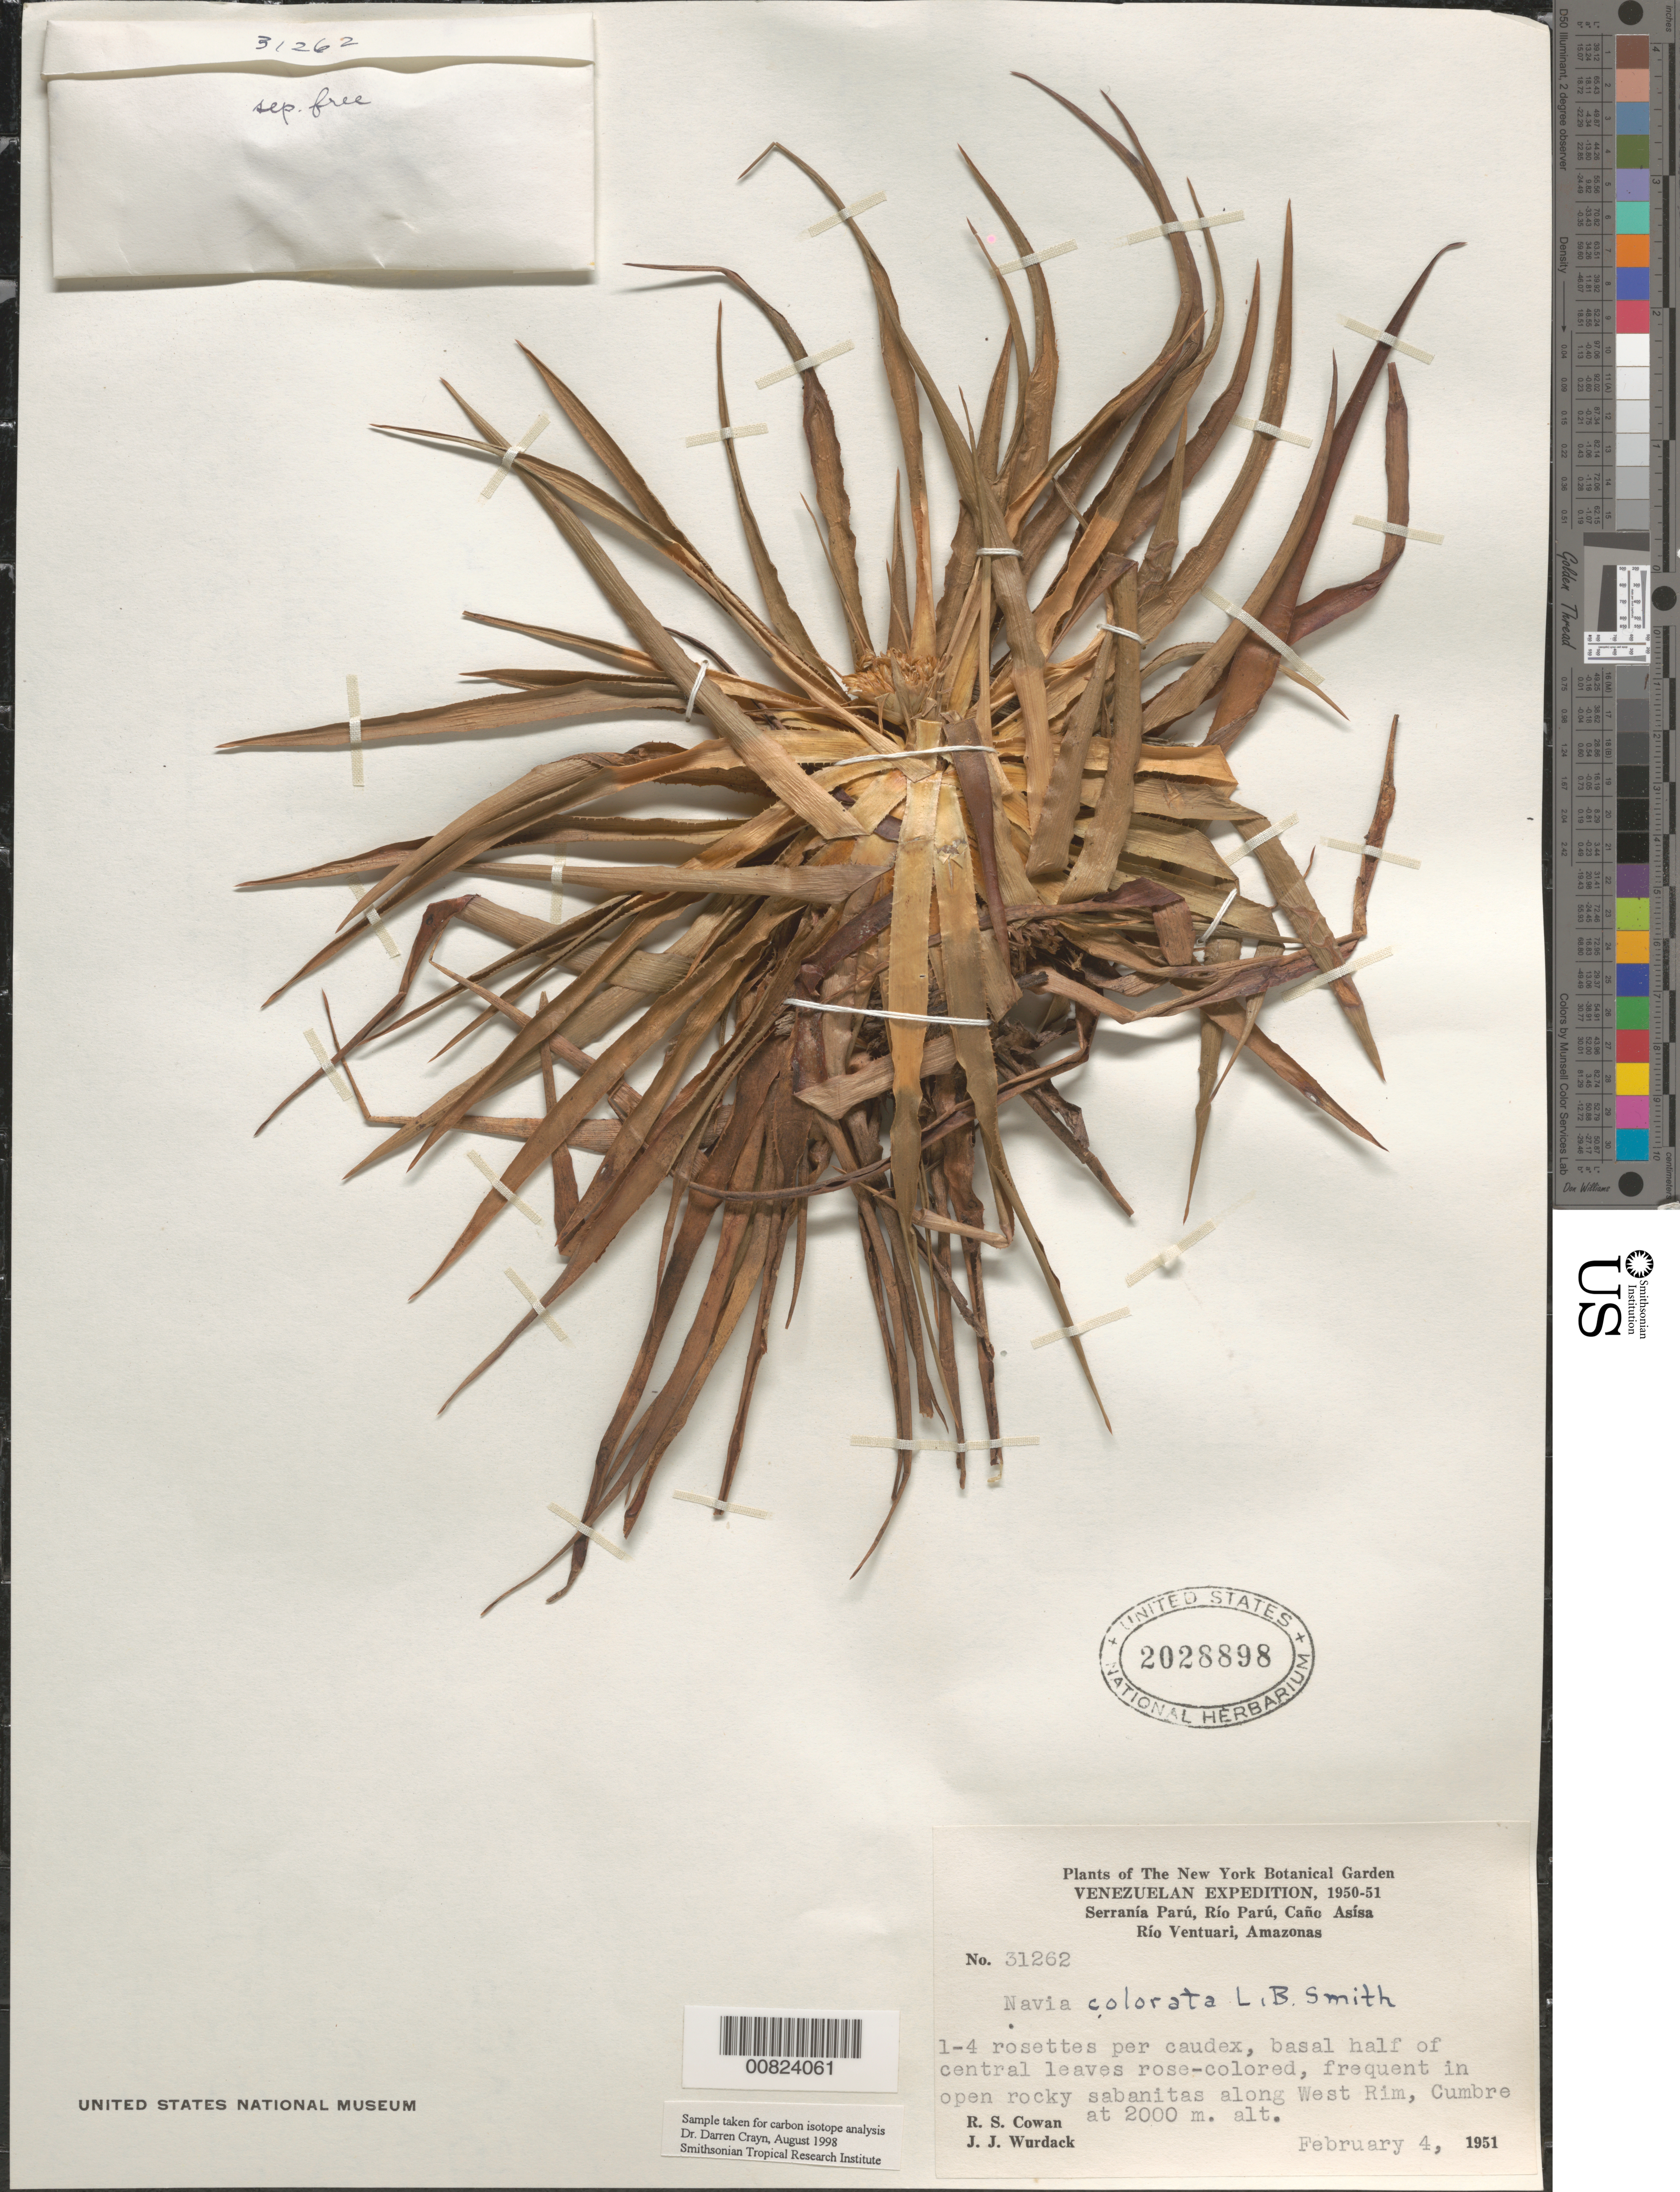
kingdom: Plantae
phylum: Tracheophyta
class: Liliopsida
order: Poales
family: Bromeliaceae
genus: Navia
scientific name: Navia colorata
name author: L.B. Sm.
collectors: R. S. Cowan & J. J. Wurdack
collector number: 31262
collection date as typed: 4-Feb-51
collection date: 1951-02-04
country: Venezuela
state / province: Amazonas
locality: Serranía Parú, Río Parú, Caño Asísa, Río Ventuari, West Rim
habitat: Open rocky sabanitas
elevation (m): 2000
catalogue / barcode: US 2028898